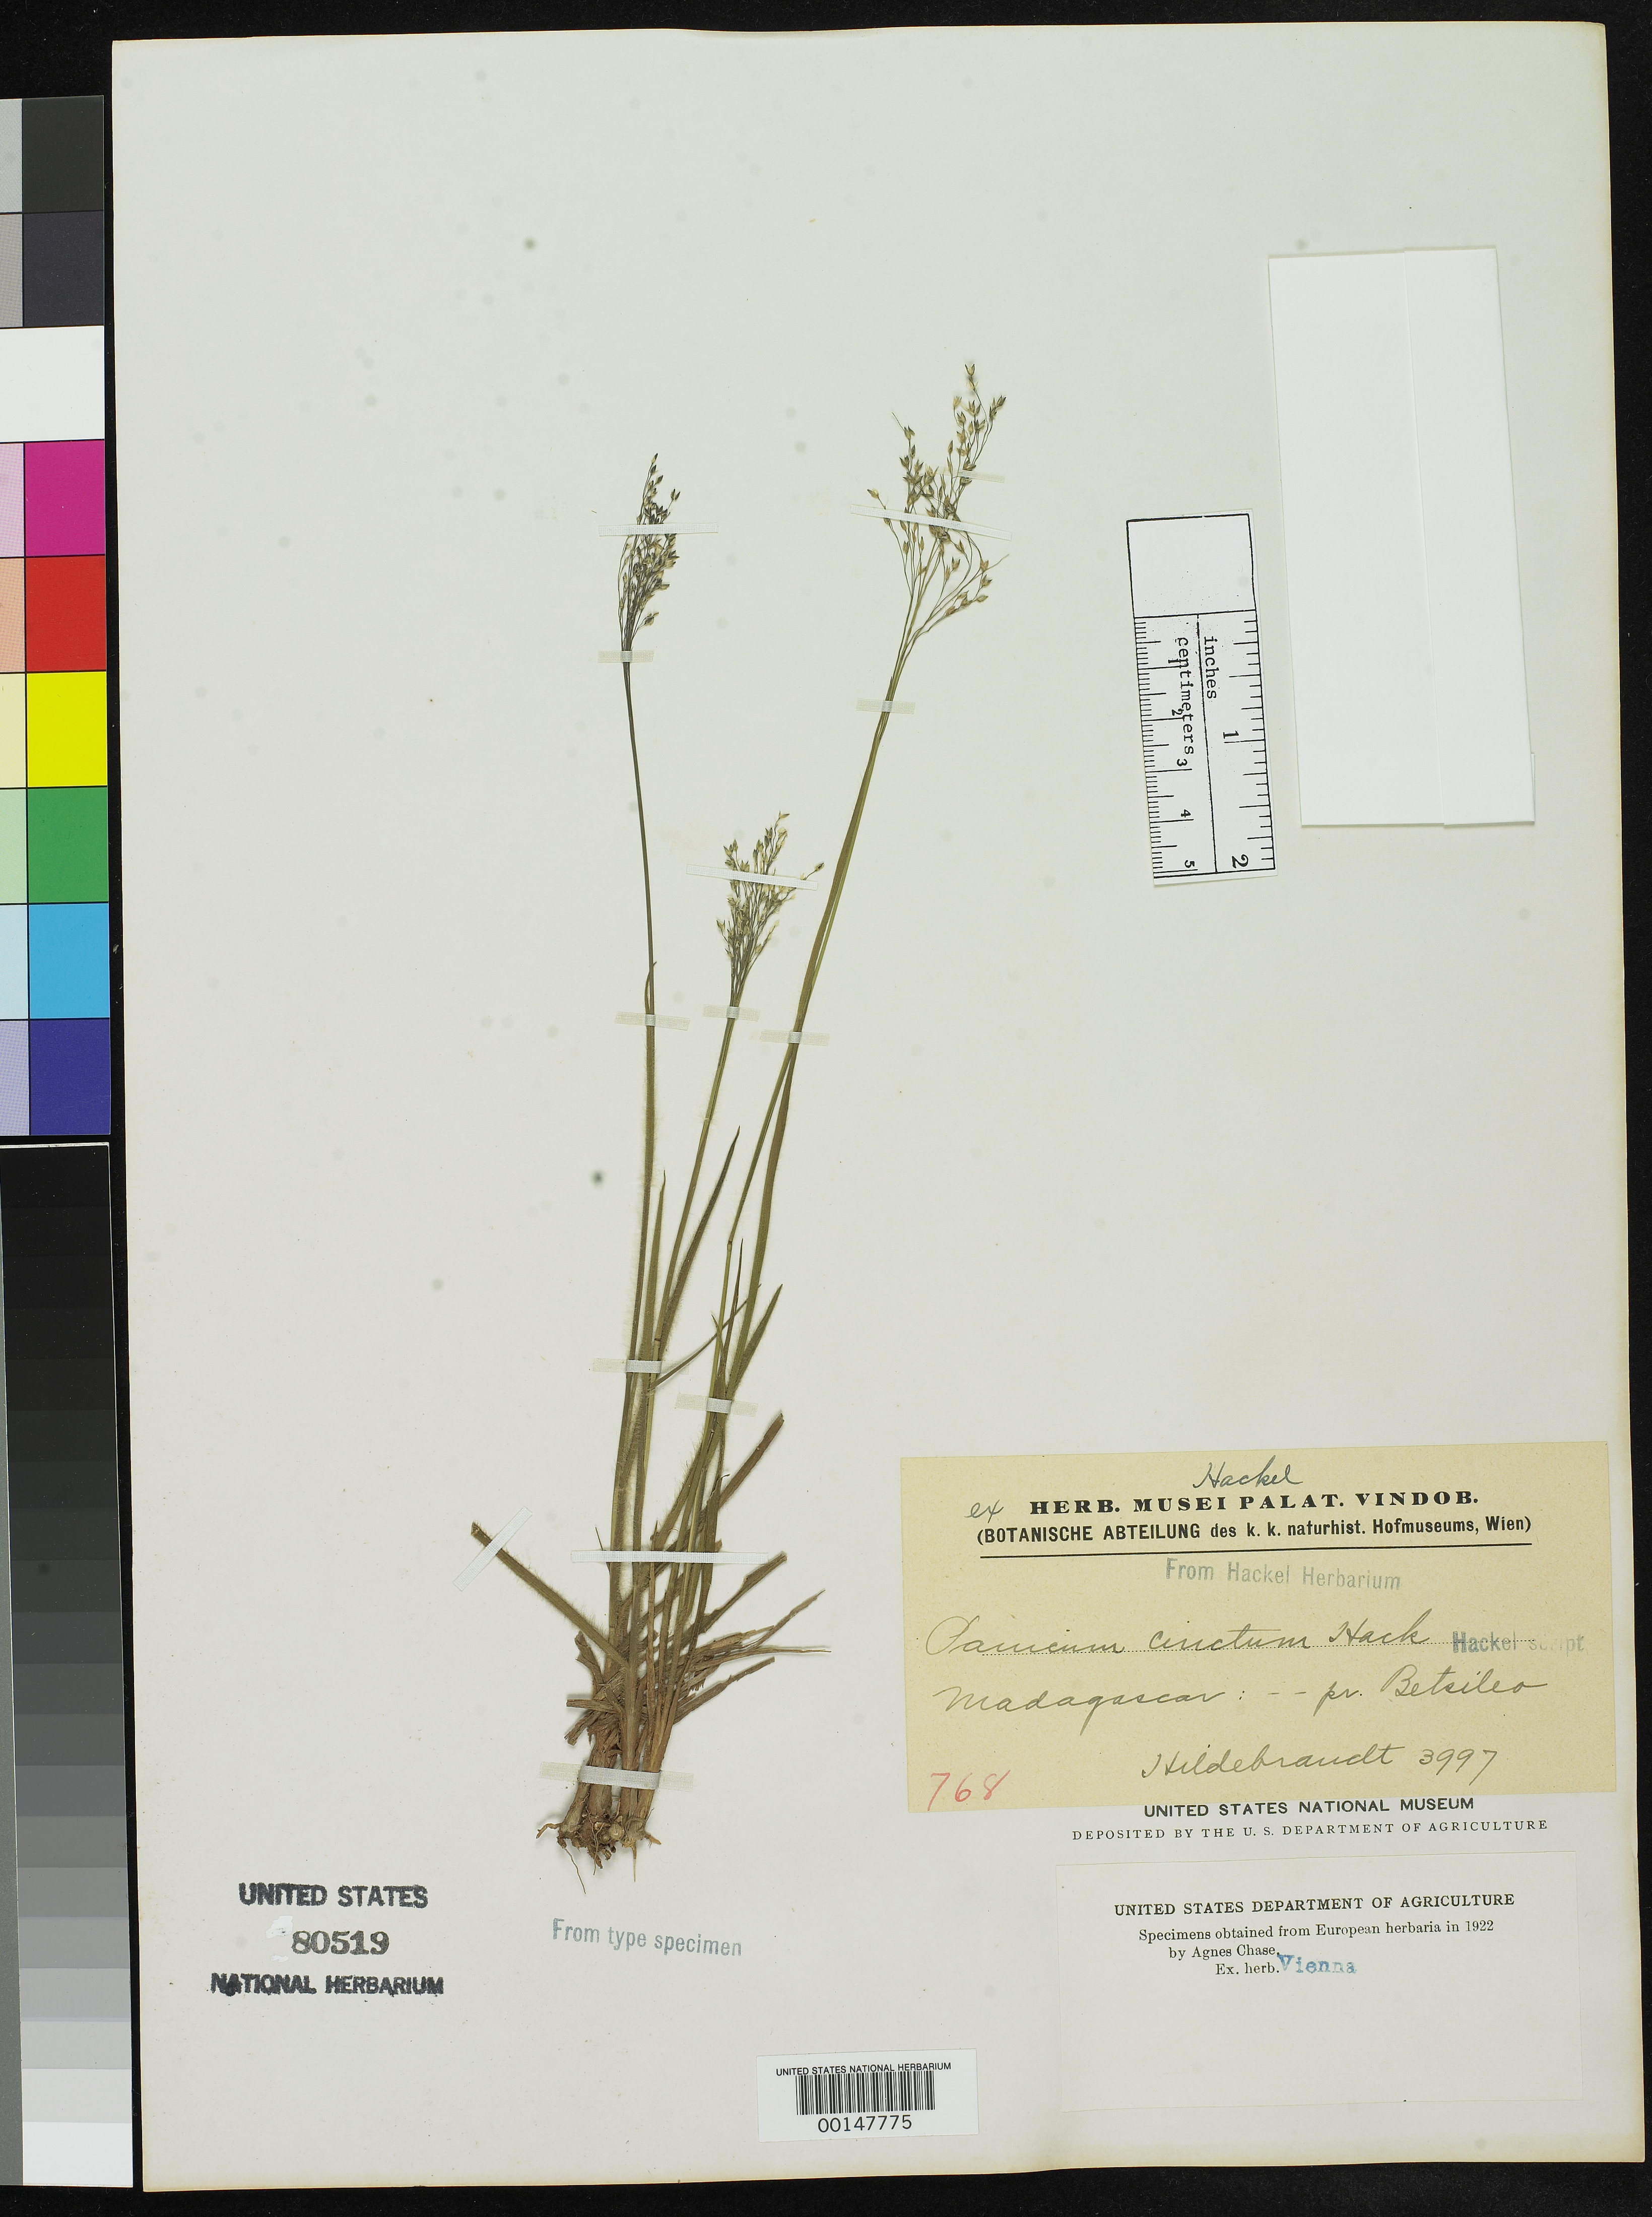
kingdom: Plantae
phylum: Tracheophyta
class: Liliopsida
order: Poales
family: Poaceae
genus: Panicum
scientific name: Panicum cinctum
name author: Hack.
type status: Isotype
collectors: J. Hildebrandt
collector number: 3997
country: Madagascar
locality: Betsileo.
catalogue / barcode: US 80519